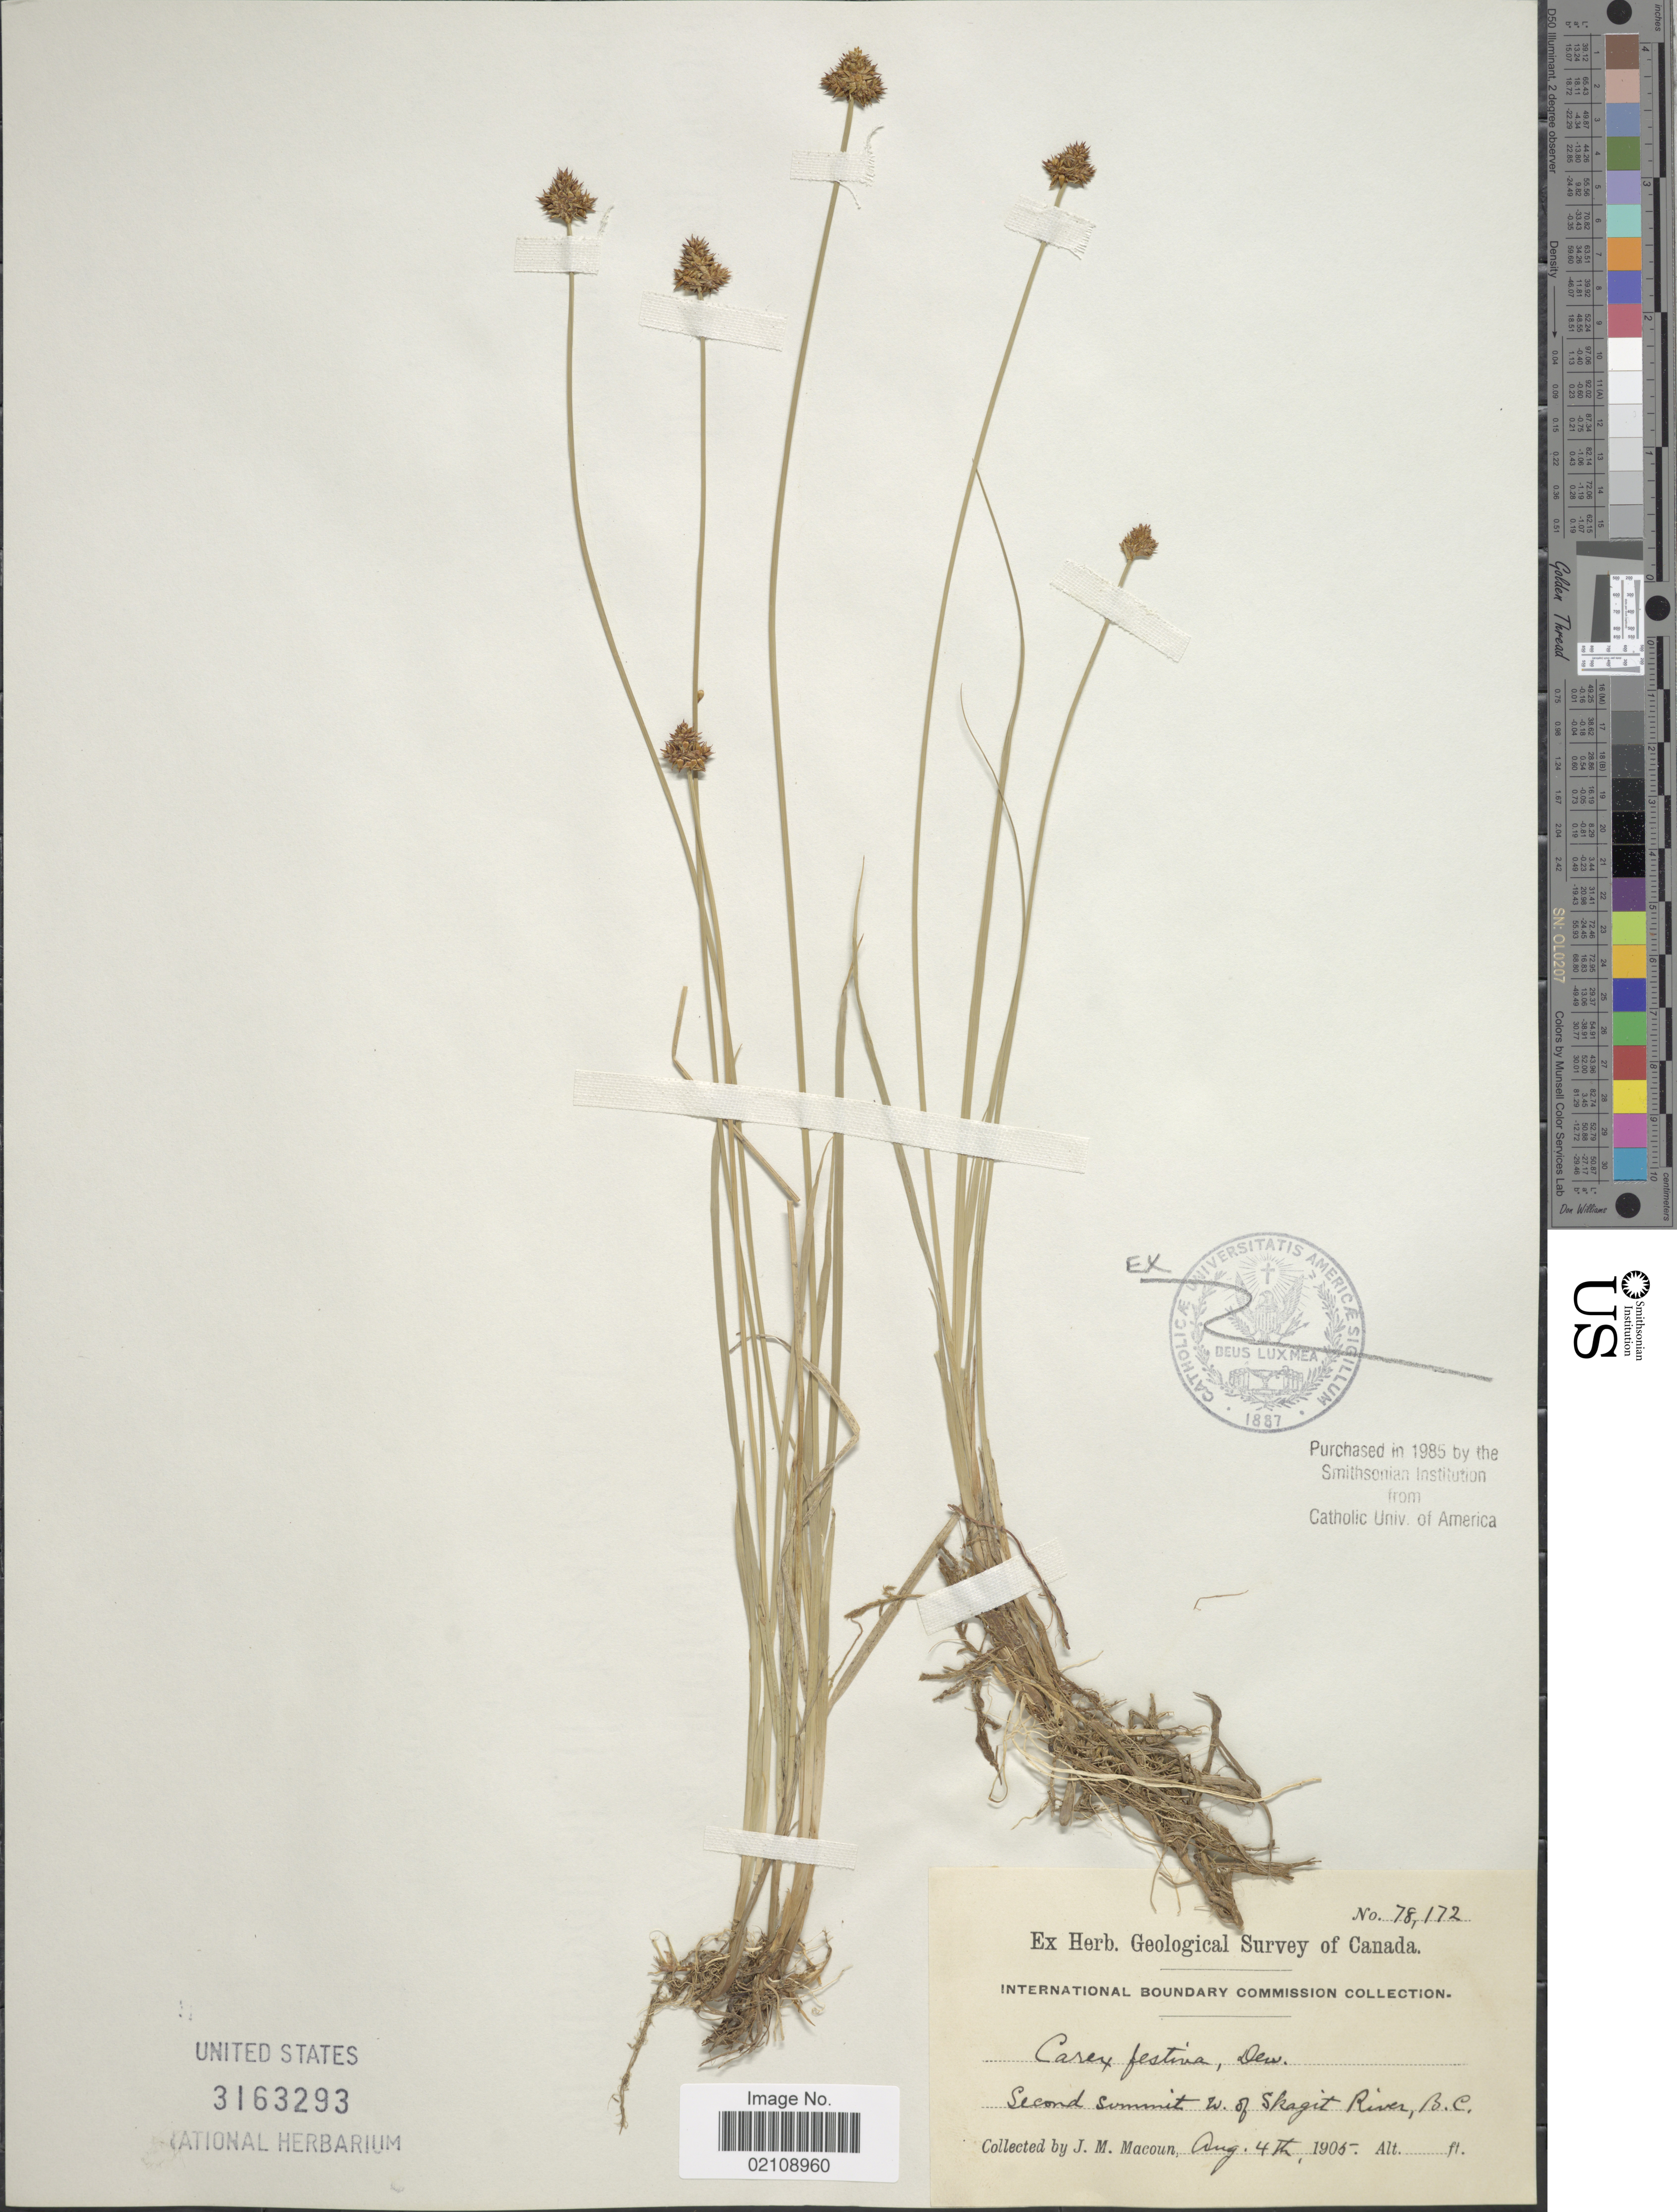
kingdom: Plantae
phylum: Tracheophyta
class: Liliopsida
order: Poales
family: Cyperaceae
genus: Carex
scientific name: Carex illota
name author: L.H. Bailey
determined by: Strong, Mark T., (BOT), Smithsonian Institution - National Museum of Natural History (UNITED STATES)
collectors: J. M. Macoun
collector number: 78172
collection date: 1905-08-04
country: Canada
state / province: British Columbia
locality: Second Summit w of Skagit River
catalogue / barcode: US 3163293